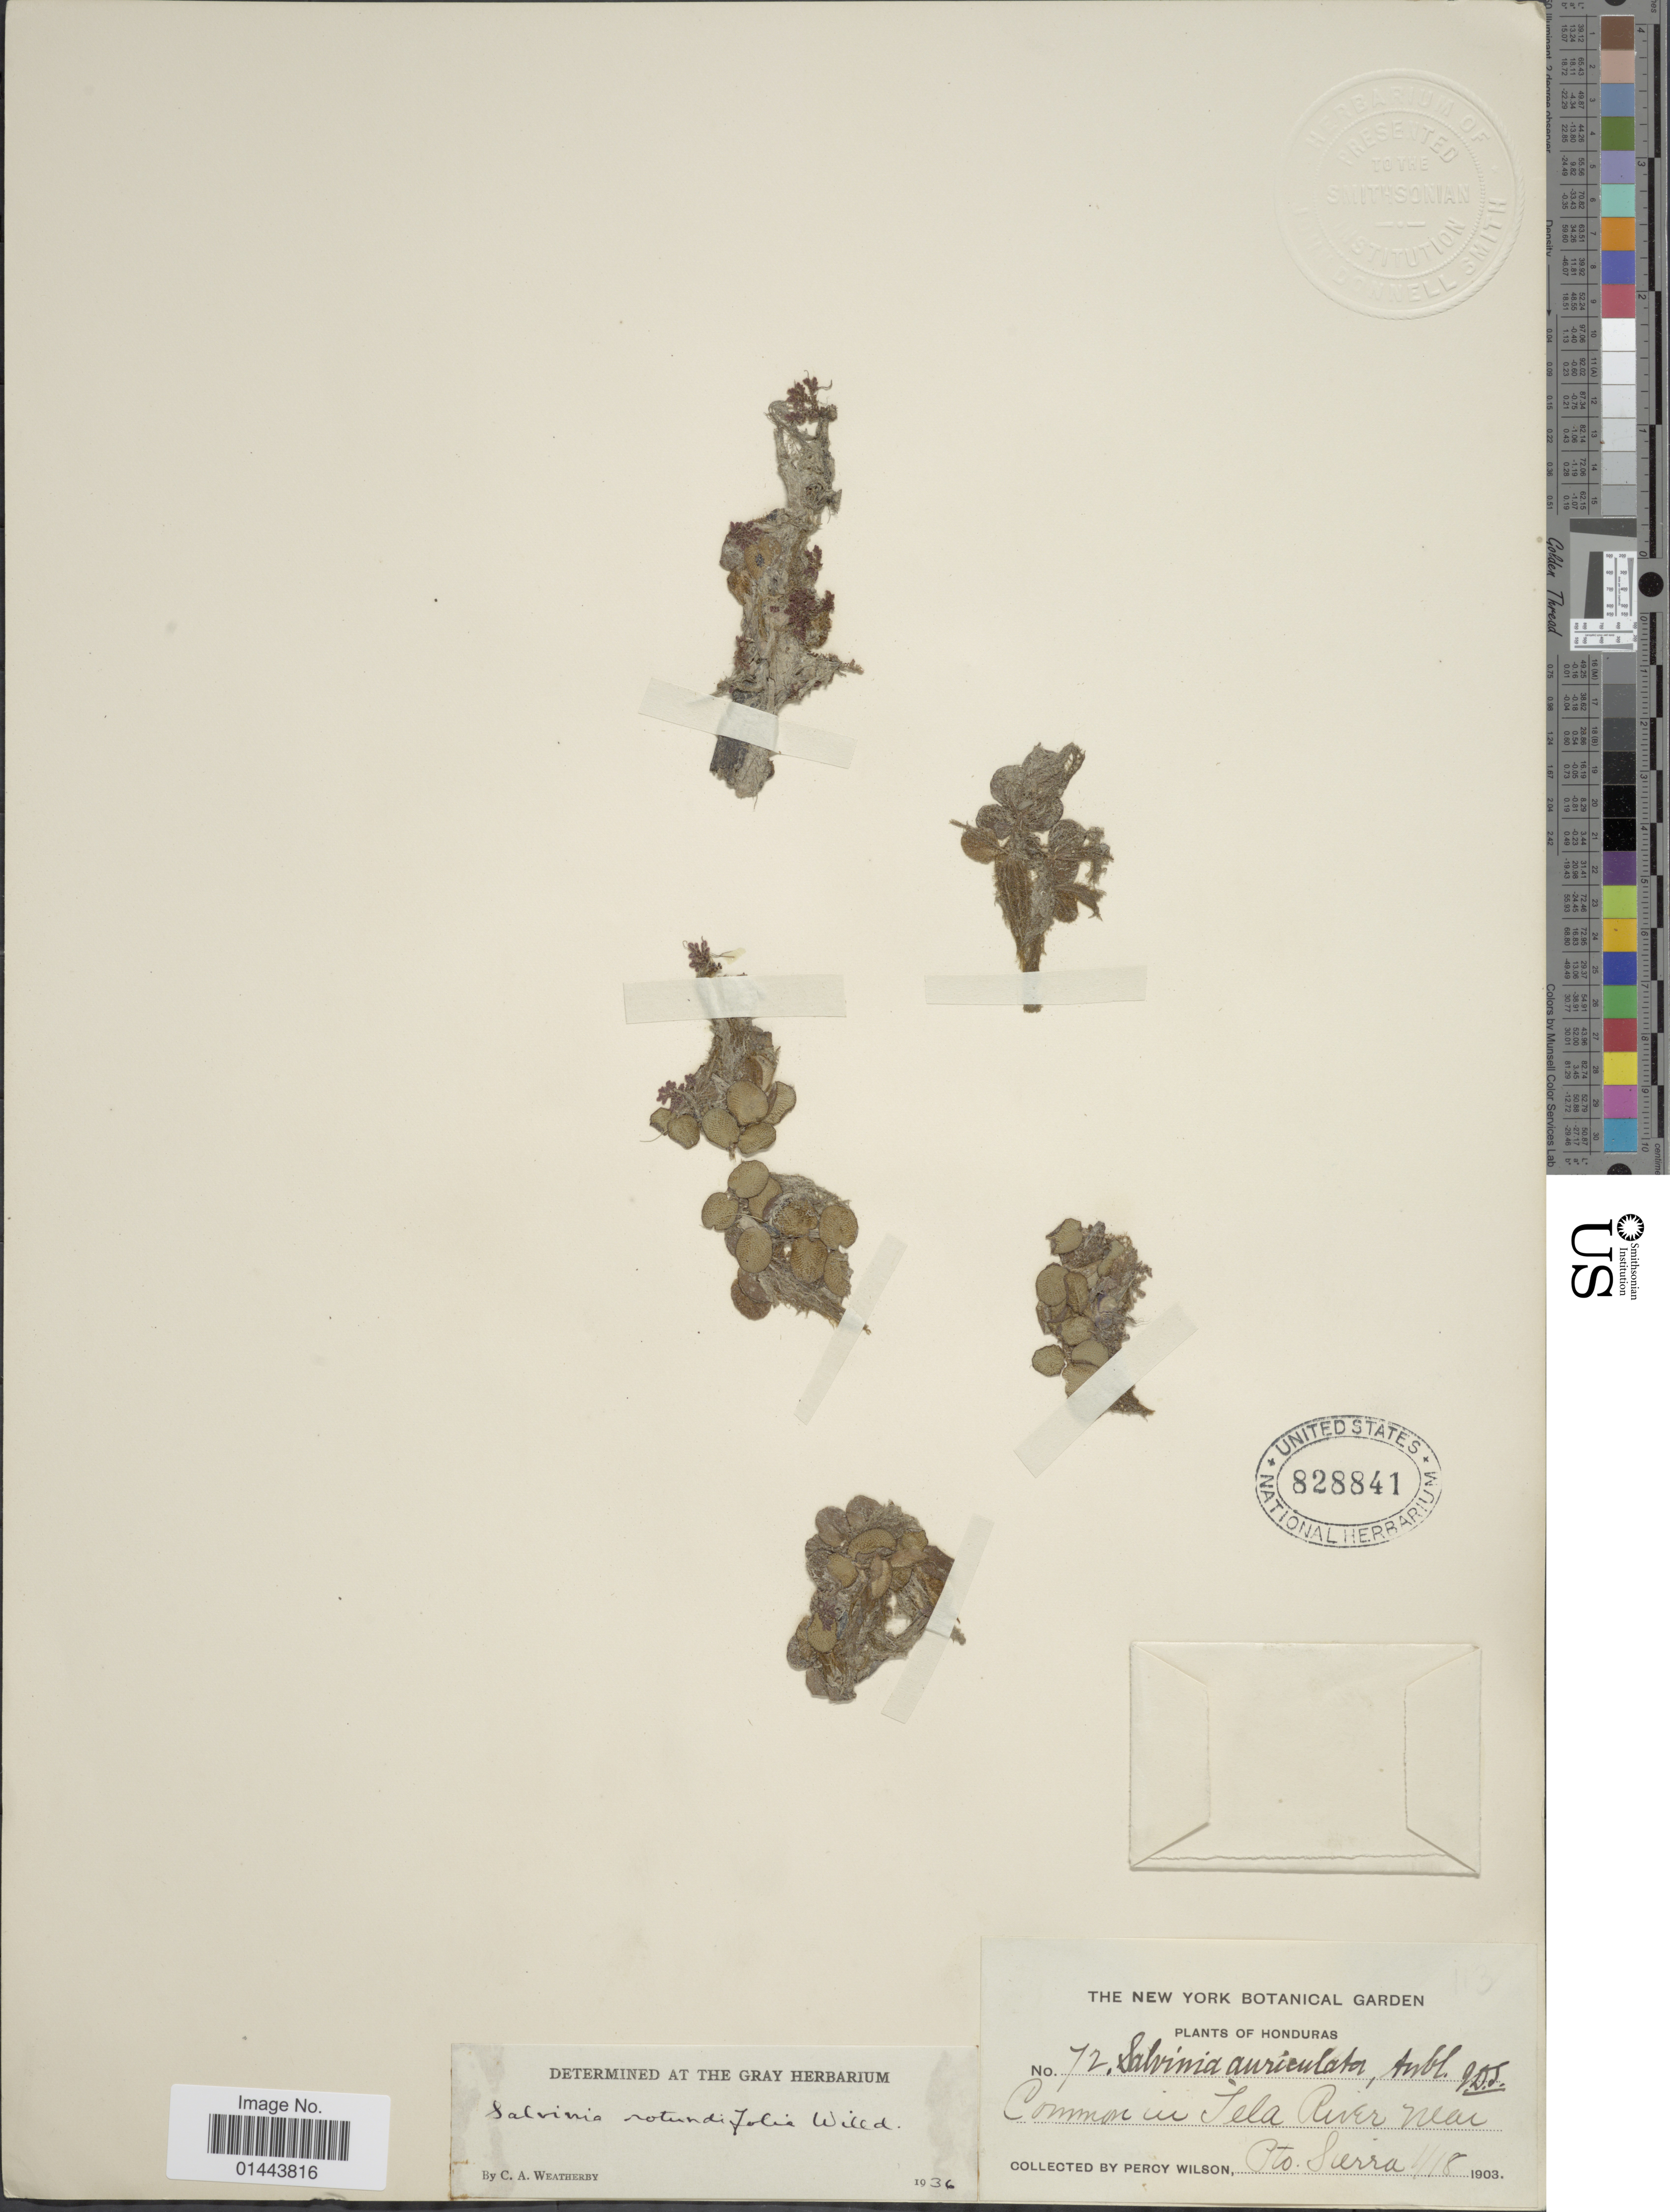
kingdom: Plantae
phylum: Tracheophyta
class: Polypodiopsida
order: Salviniales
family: Salviniaceae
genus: Salvinia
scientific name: Salvinia minima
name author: Baker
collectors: P. Wilson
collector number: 72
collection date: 1903-01-18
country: Honduras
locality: Common in Tela River near Pto. Sierra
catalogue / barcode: US 828841